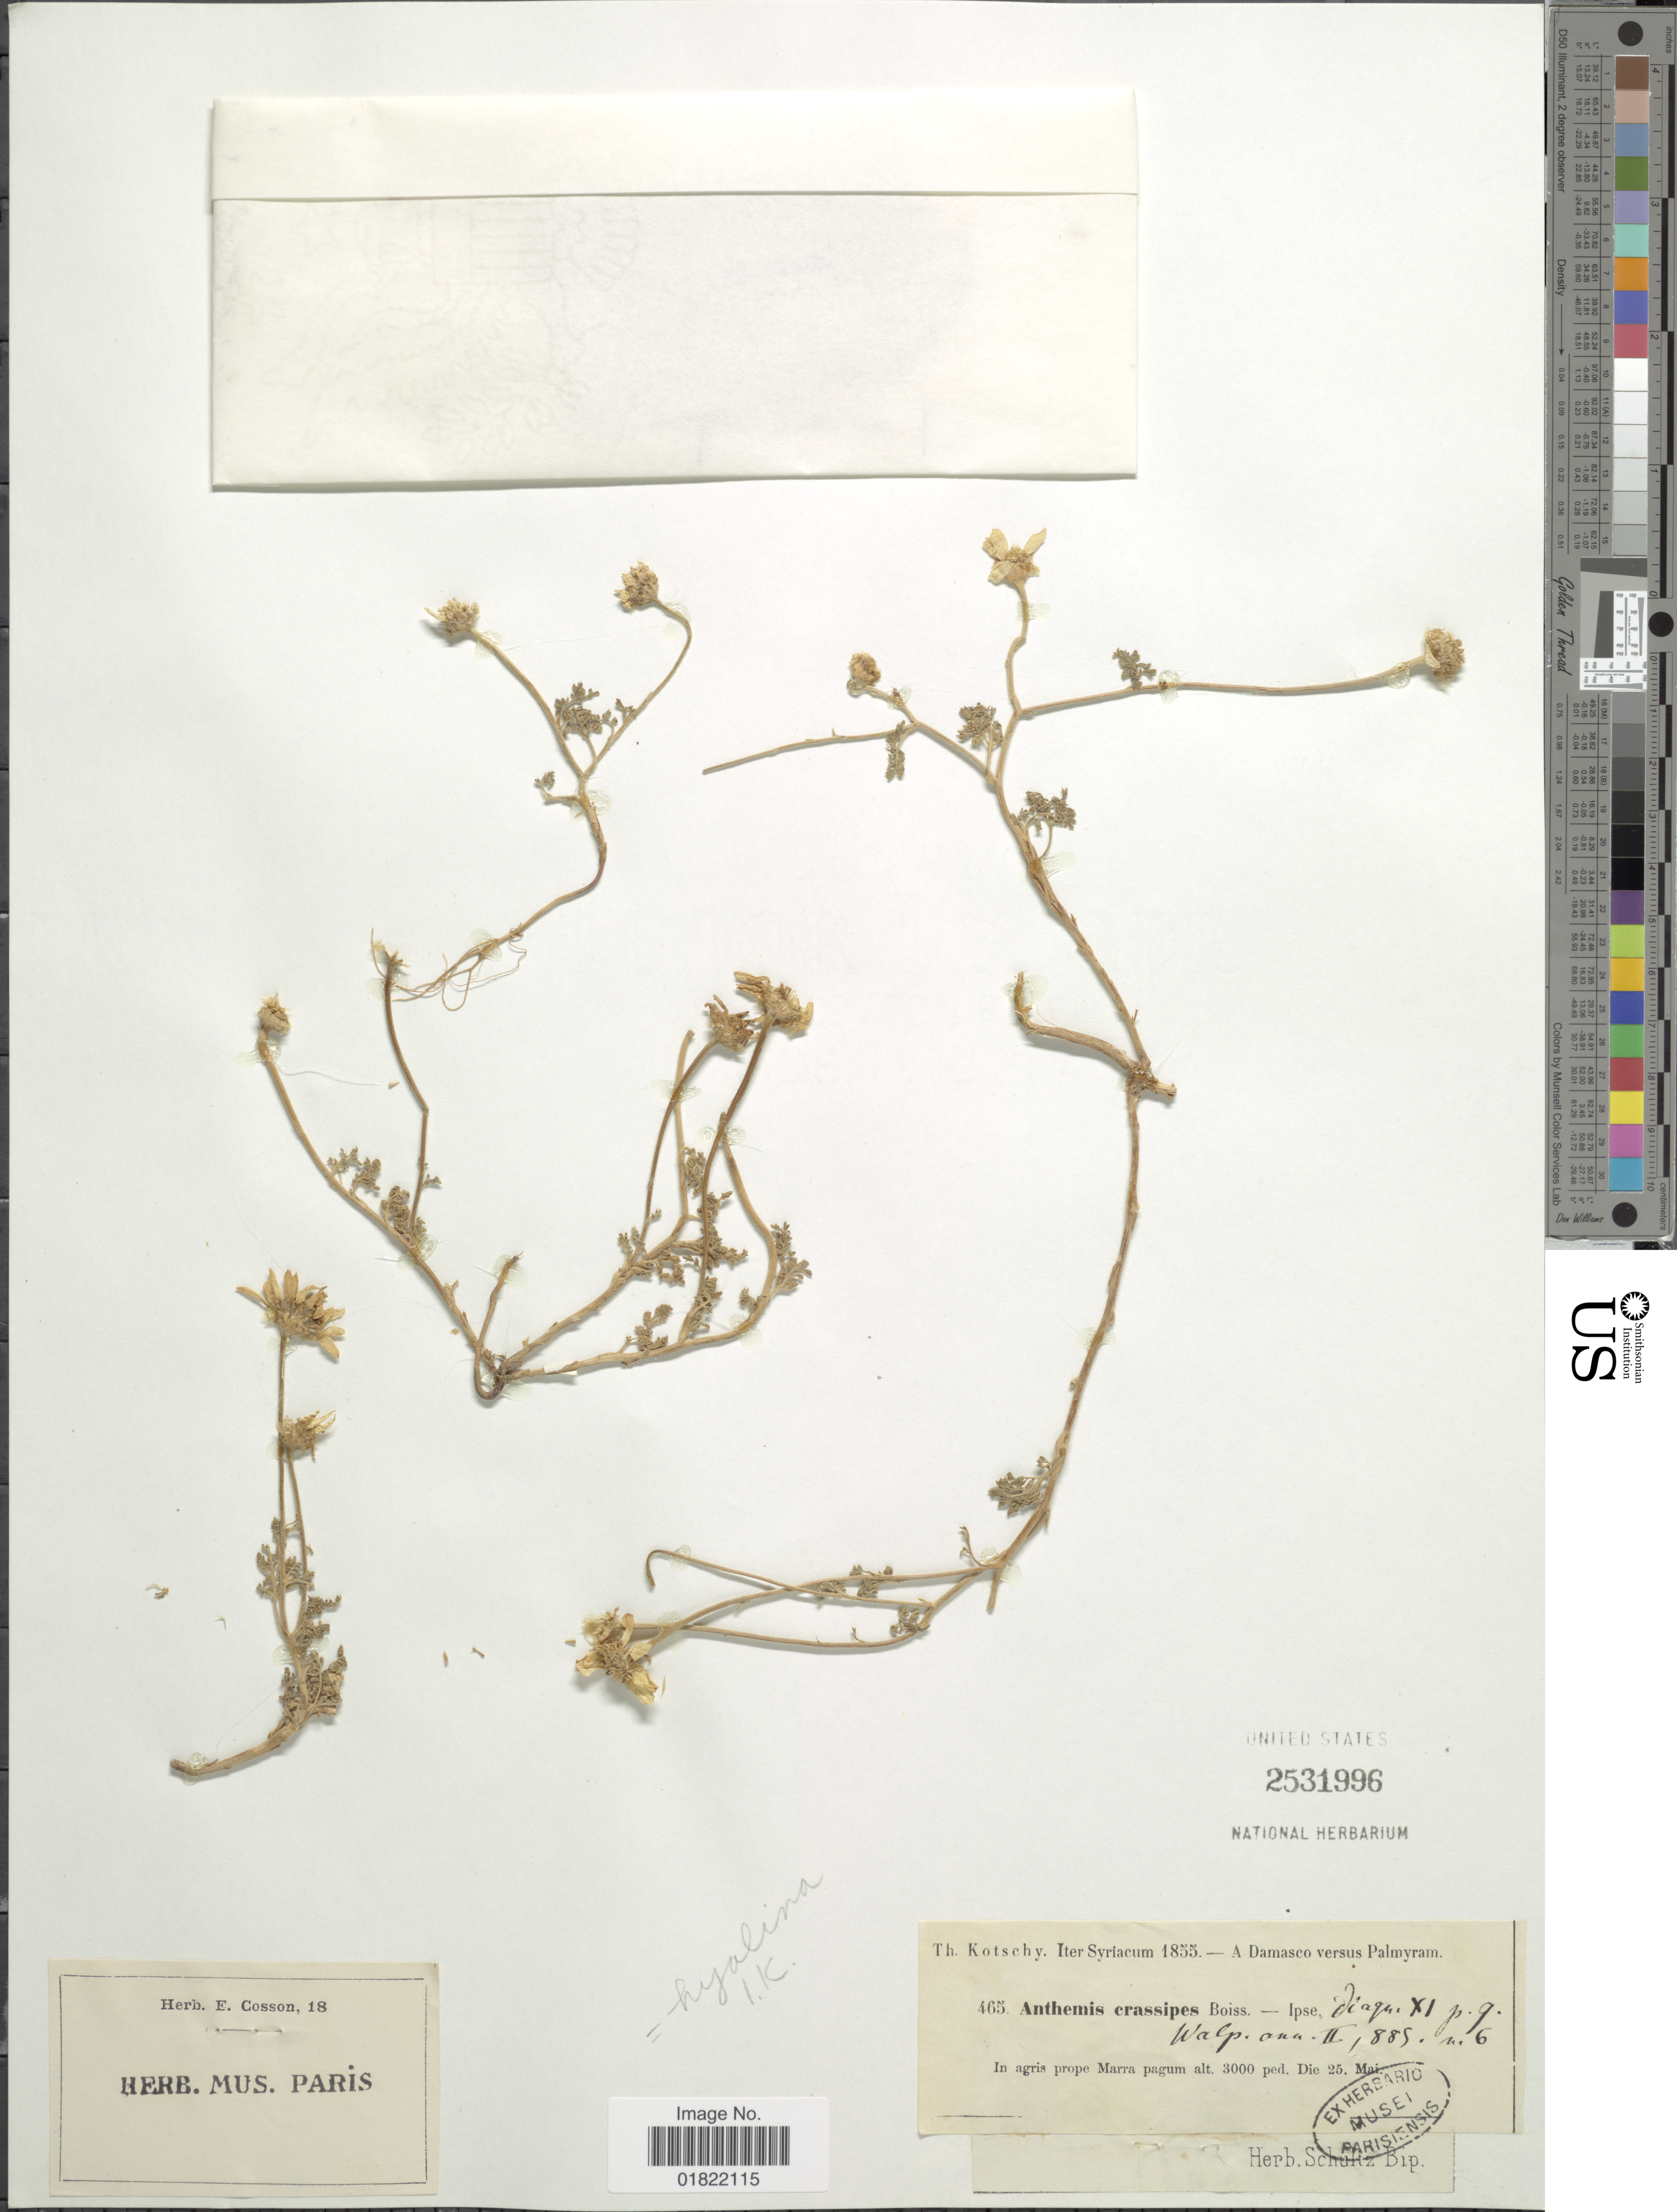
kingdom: Plantae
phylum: Tracheophyta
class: Magnoliopsida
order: Asterales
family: Asteraceae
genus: Anthemis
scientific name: Anthemis hyalina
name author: DC.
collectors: K. G. Kotschy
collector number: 465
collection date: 1955-05-25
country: Syria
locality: A Damsco versus Palmyram, in agris prope Marra pagum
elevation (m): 914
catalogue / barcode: US 2531996